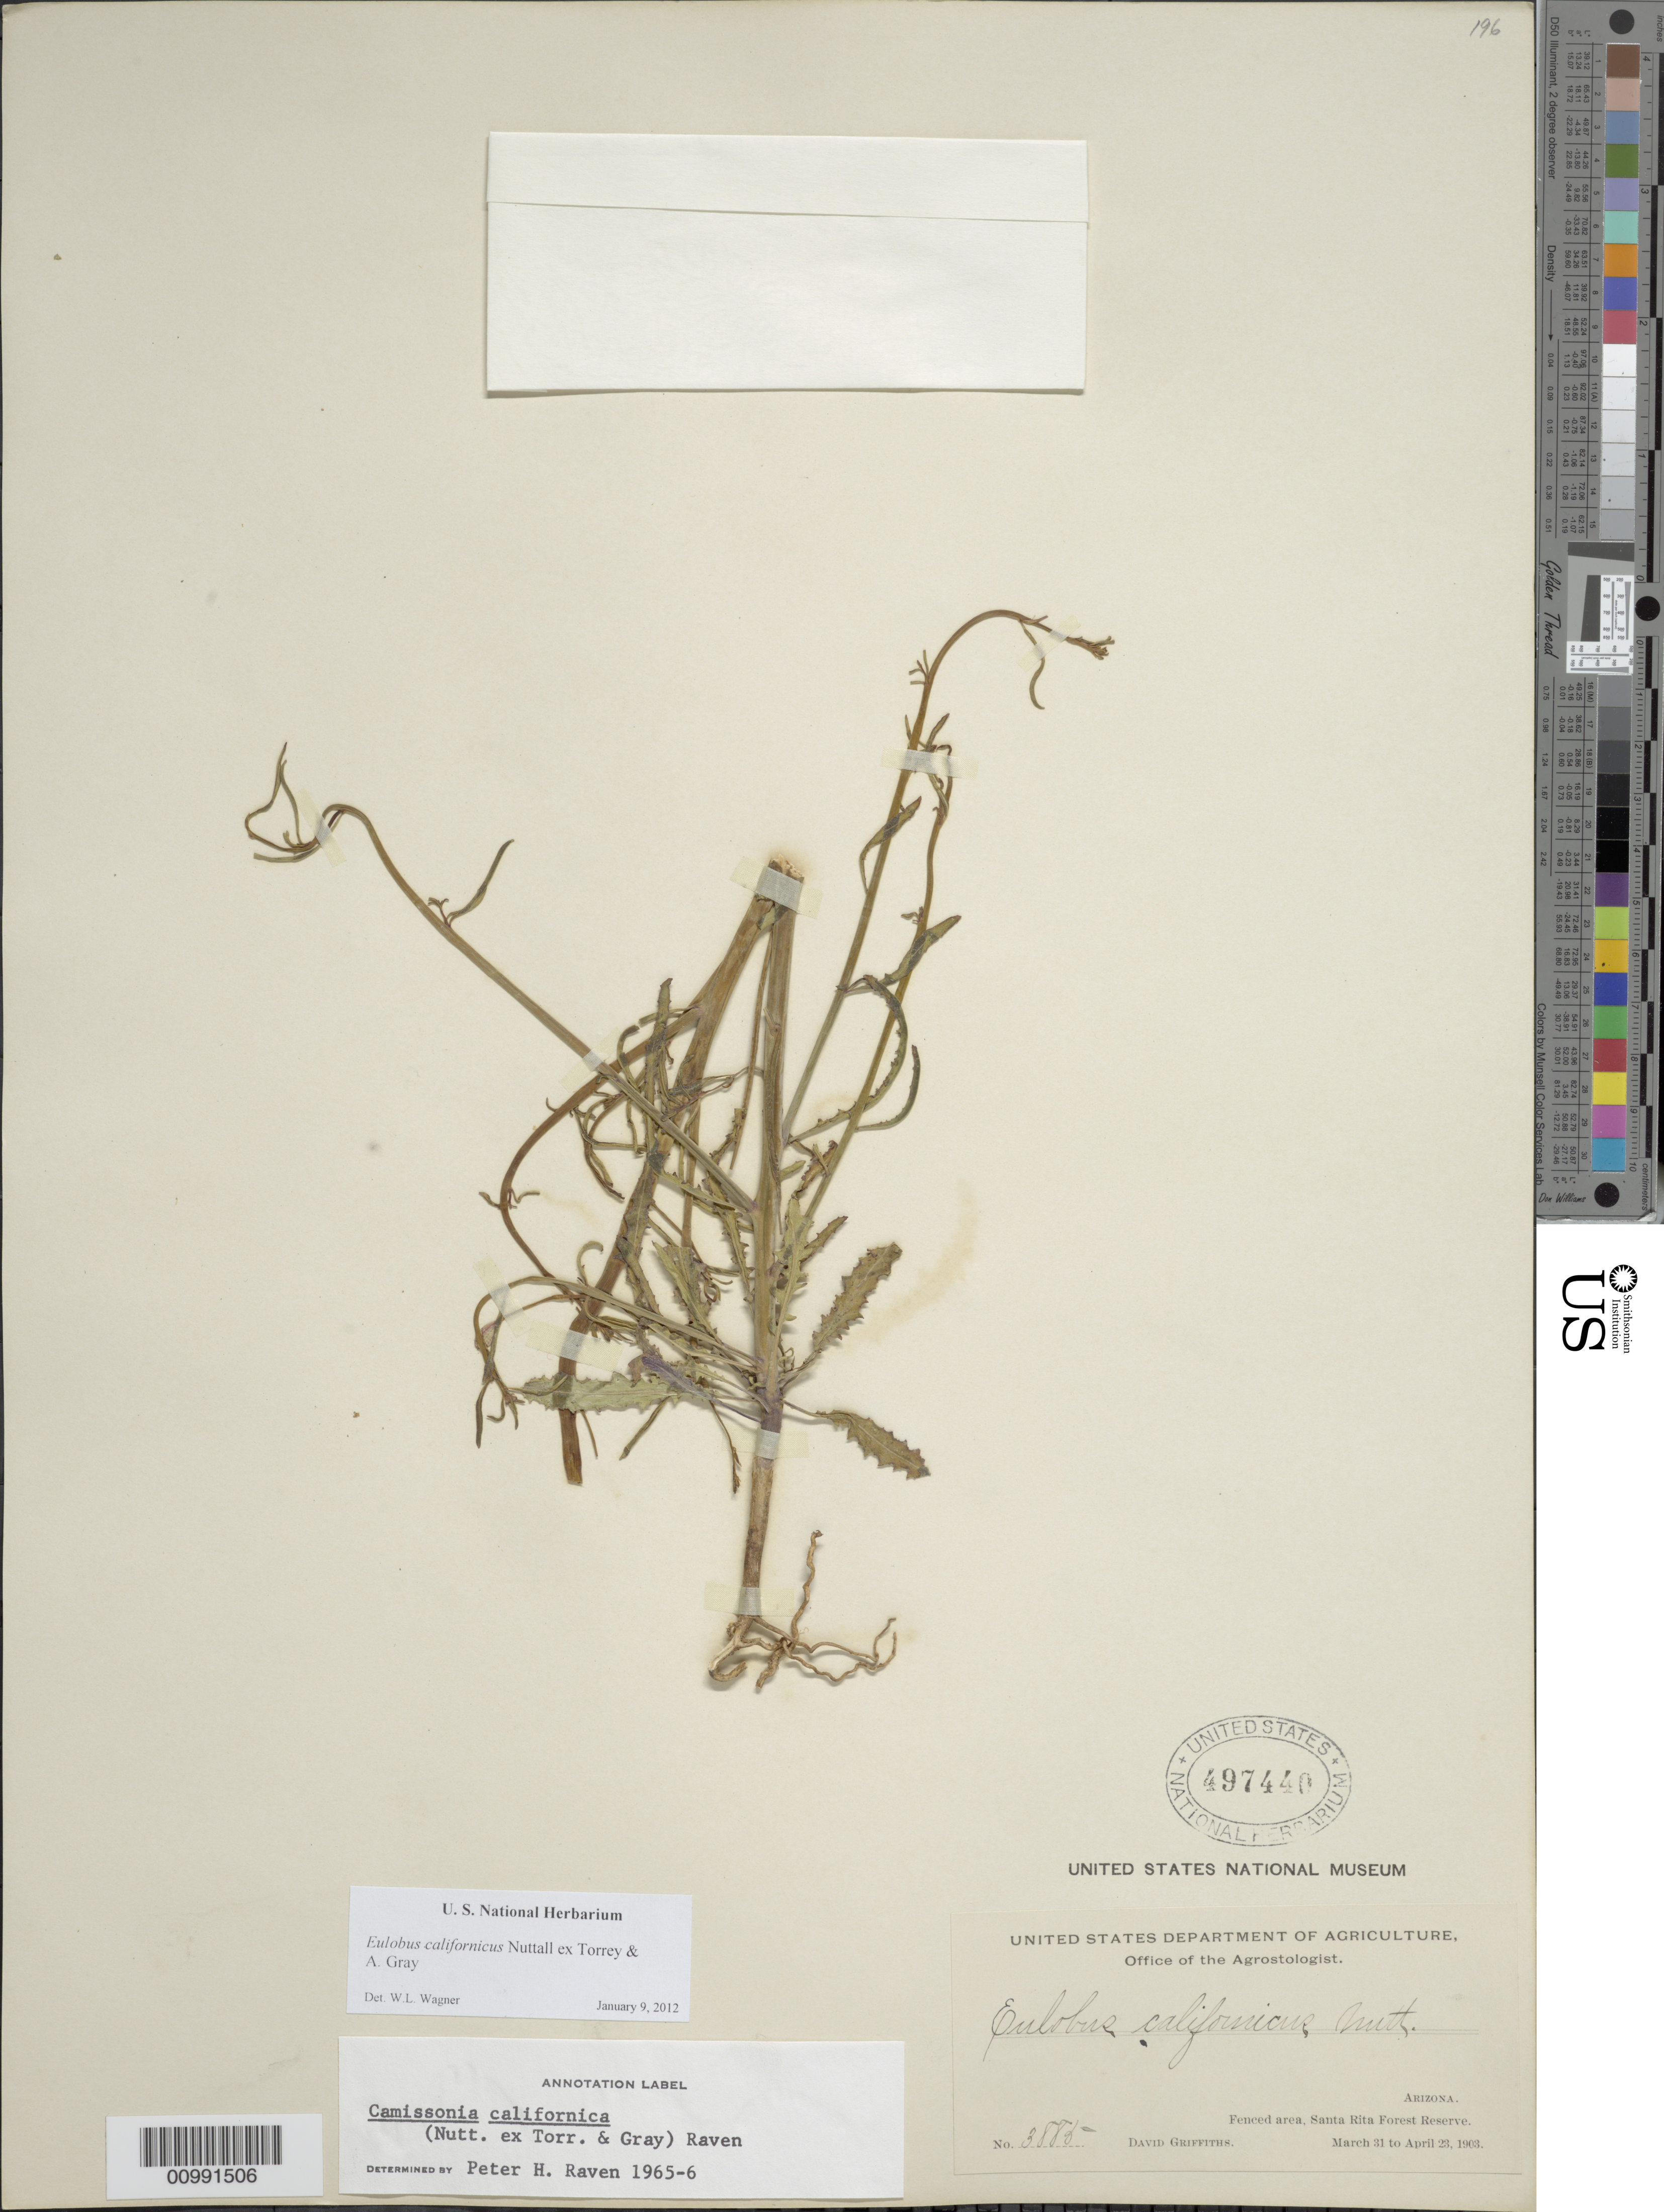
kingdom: Plantae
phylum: Tracheophyta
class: Magnoliopsida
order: Myrtales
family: Onagraceae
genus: Eulobus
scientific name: Eulobus californicus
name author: Nutt. ex Torr. & A. Gray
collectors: D. Griffiths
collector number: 3885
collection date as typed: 31 Mar 1903 to 23 Apr 1903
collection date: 1903-03-31/1903-04-23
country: United States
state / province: Arizona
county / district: Santa Cruz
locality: Fenced area, Santa Rita Forest Reserve.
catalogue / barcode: US 497440